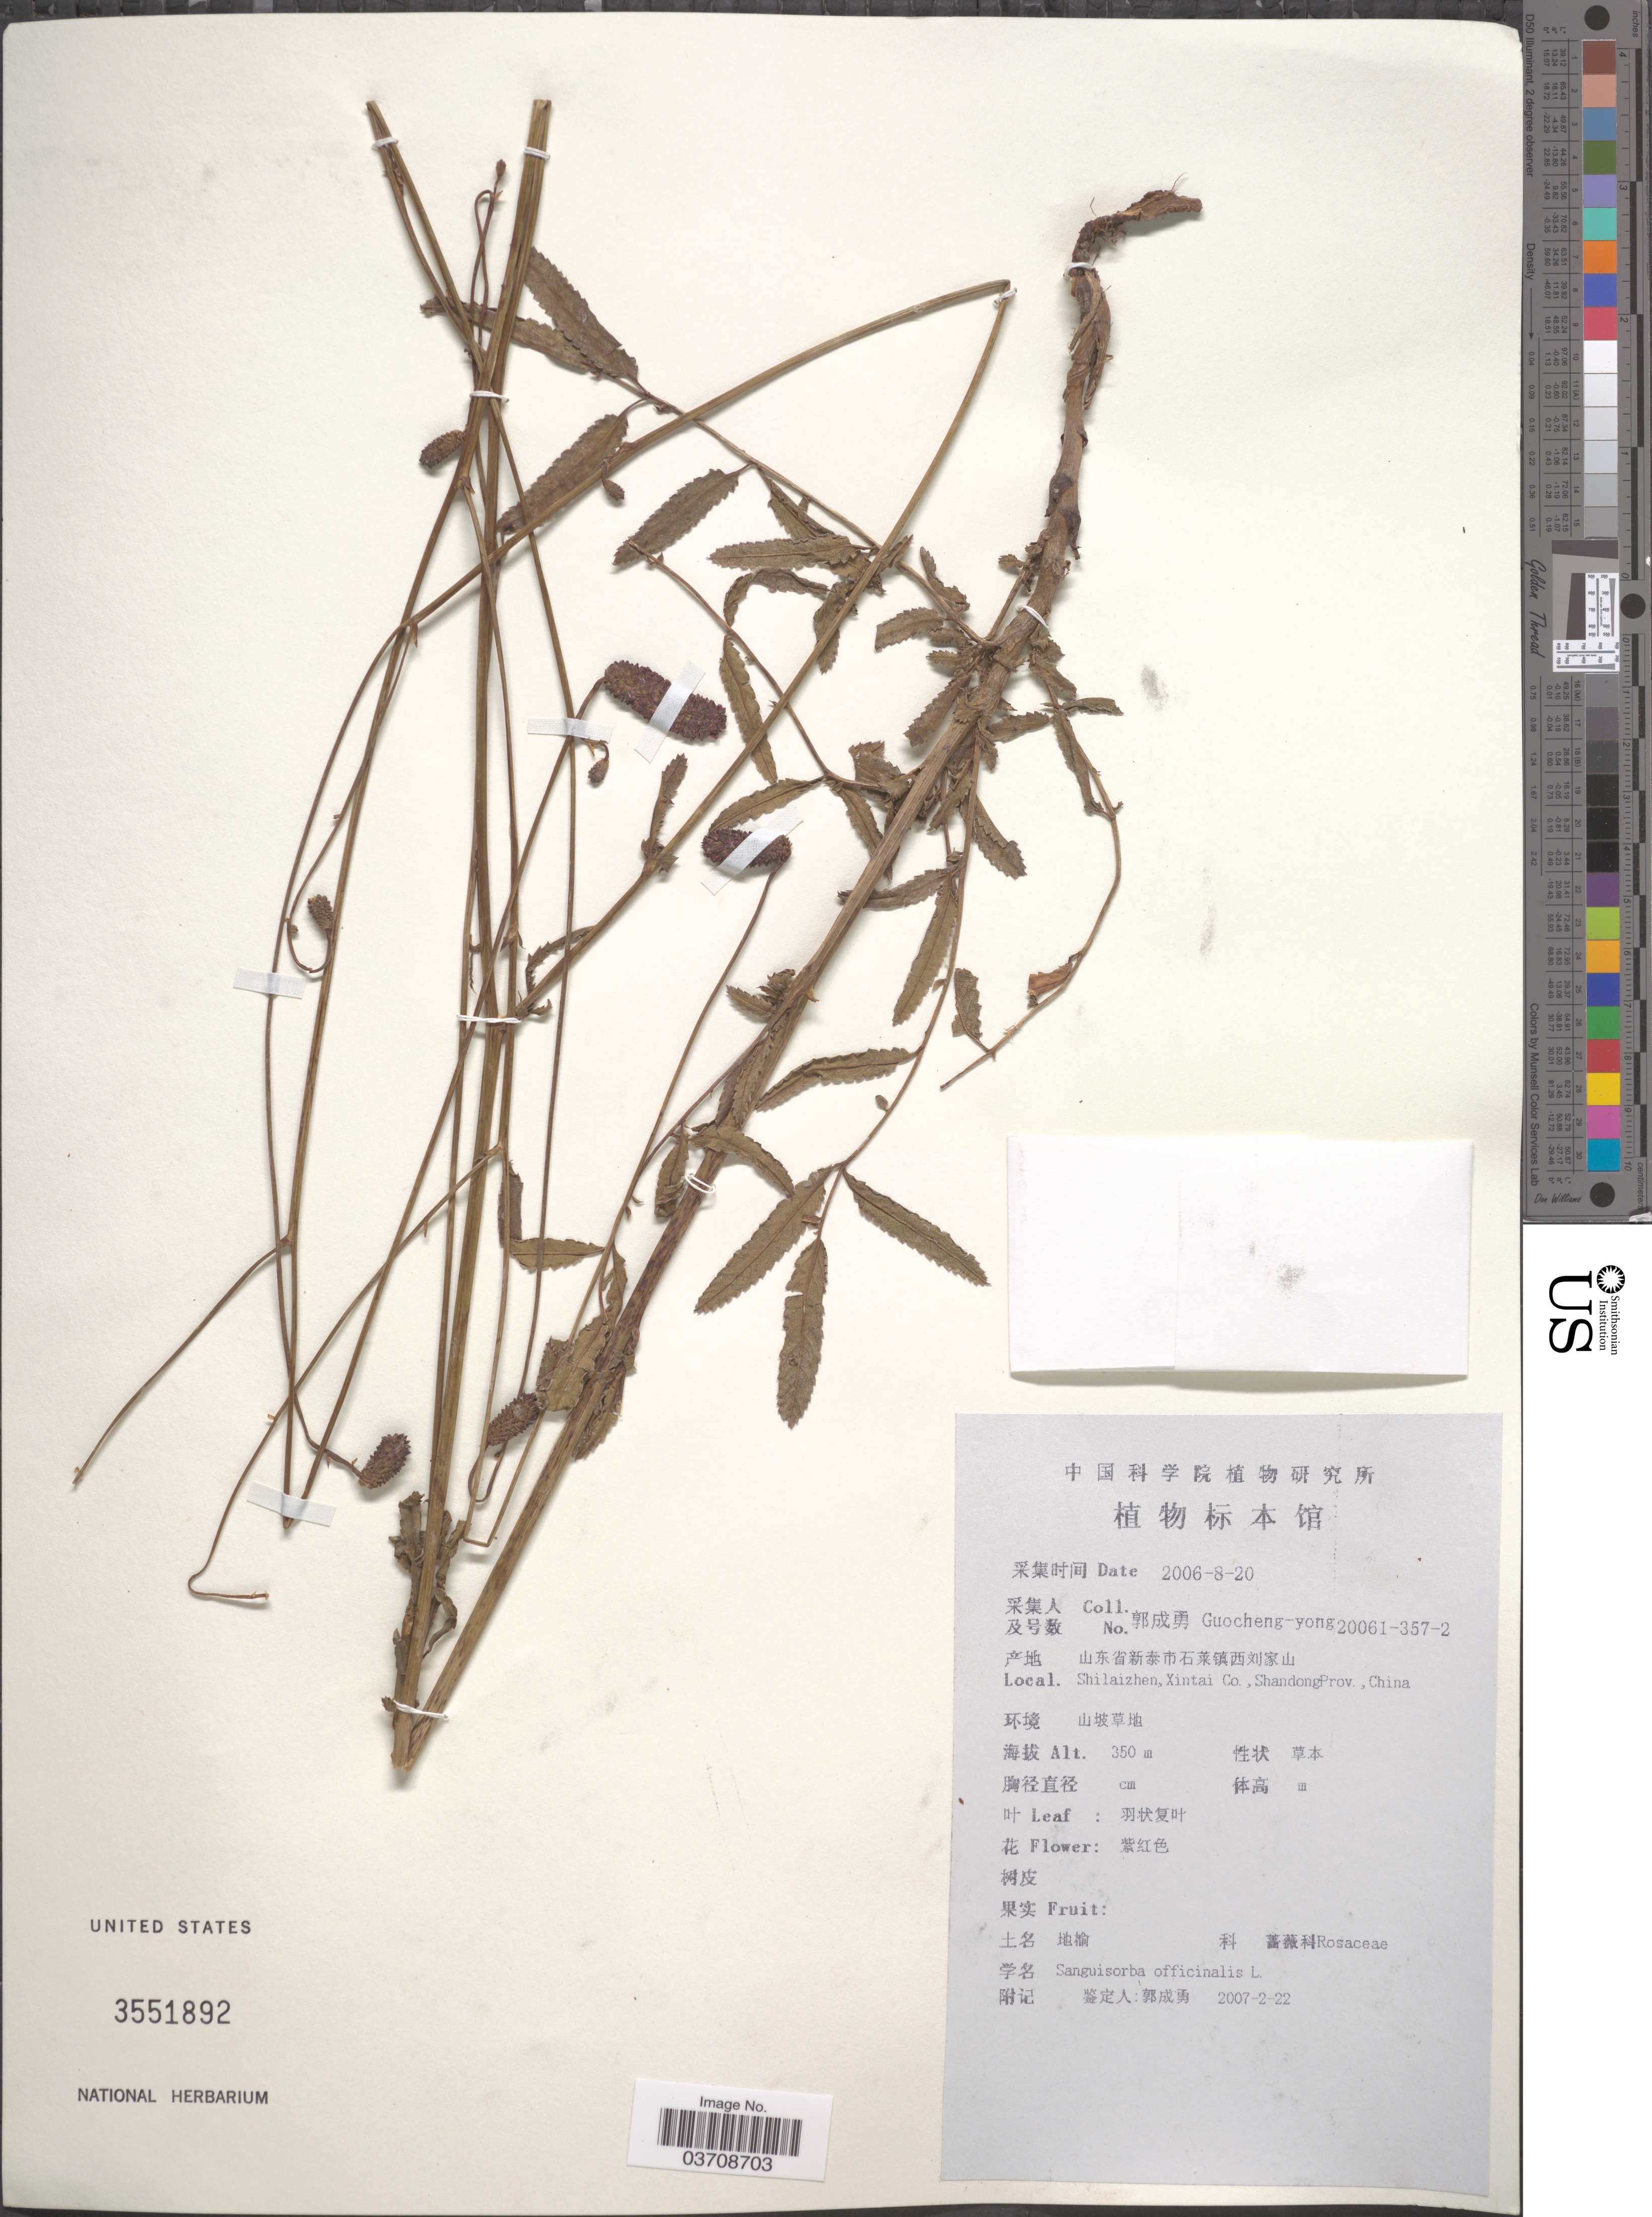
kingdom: Plantae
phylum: Tracheophyta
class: Magnoliopsida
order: Rosales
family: Rosaceae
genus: Sanguisorba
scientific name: Sanguisorba officinalis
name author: L.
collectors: Guo cheng-yong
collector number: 20061-357-2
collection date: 2006-08-20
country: China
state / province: Shandong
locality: Shilaizhen, Xintai Xo., Shandong Prov.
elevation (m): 350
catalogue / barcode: US 3551892